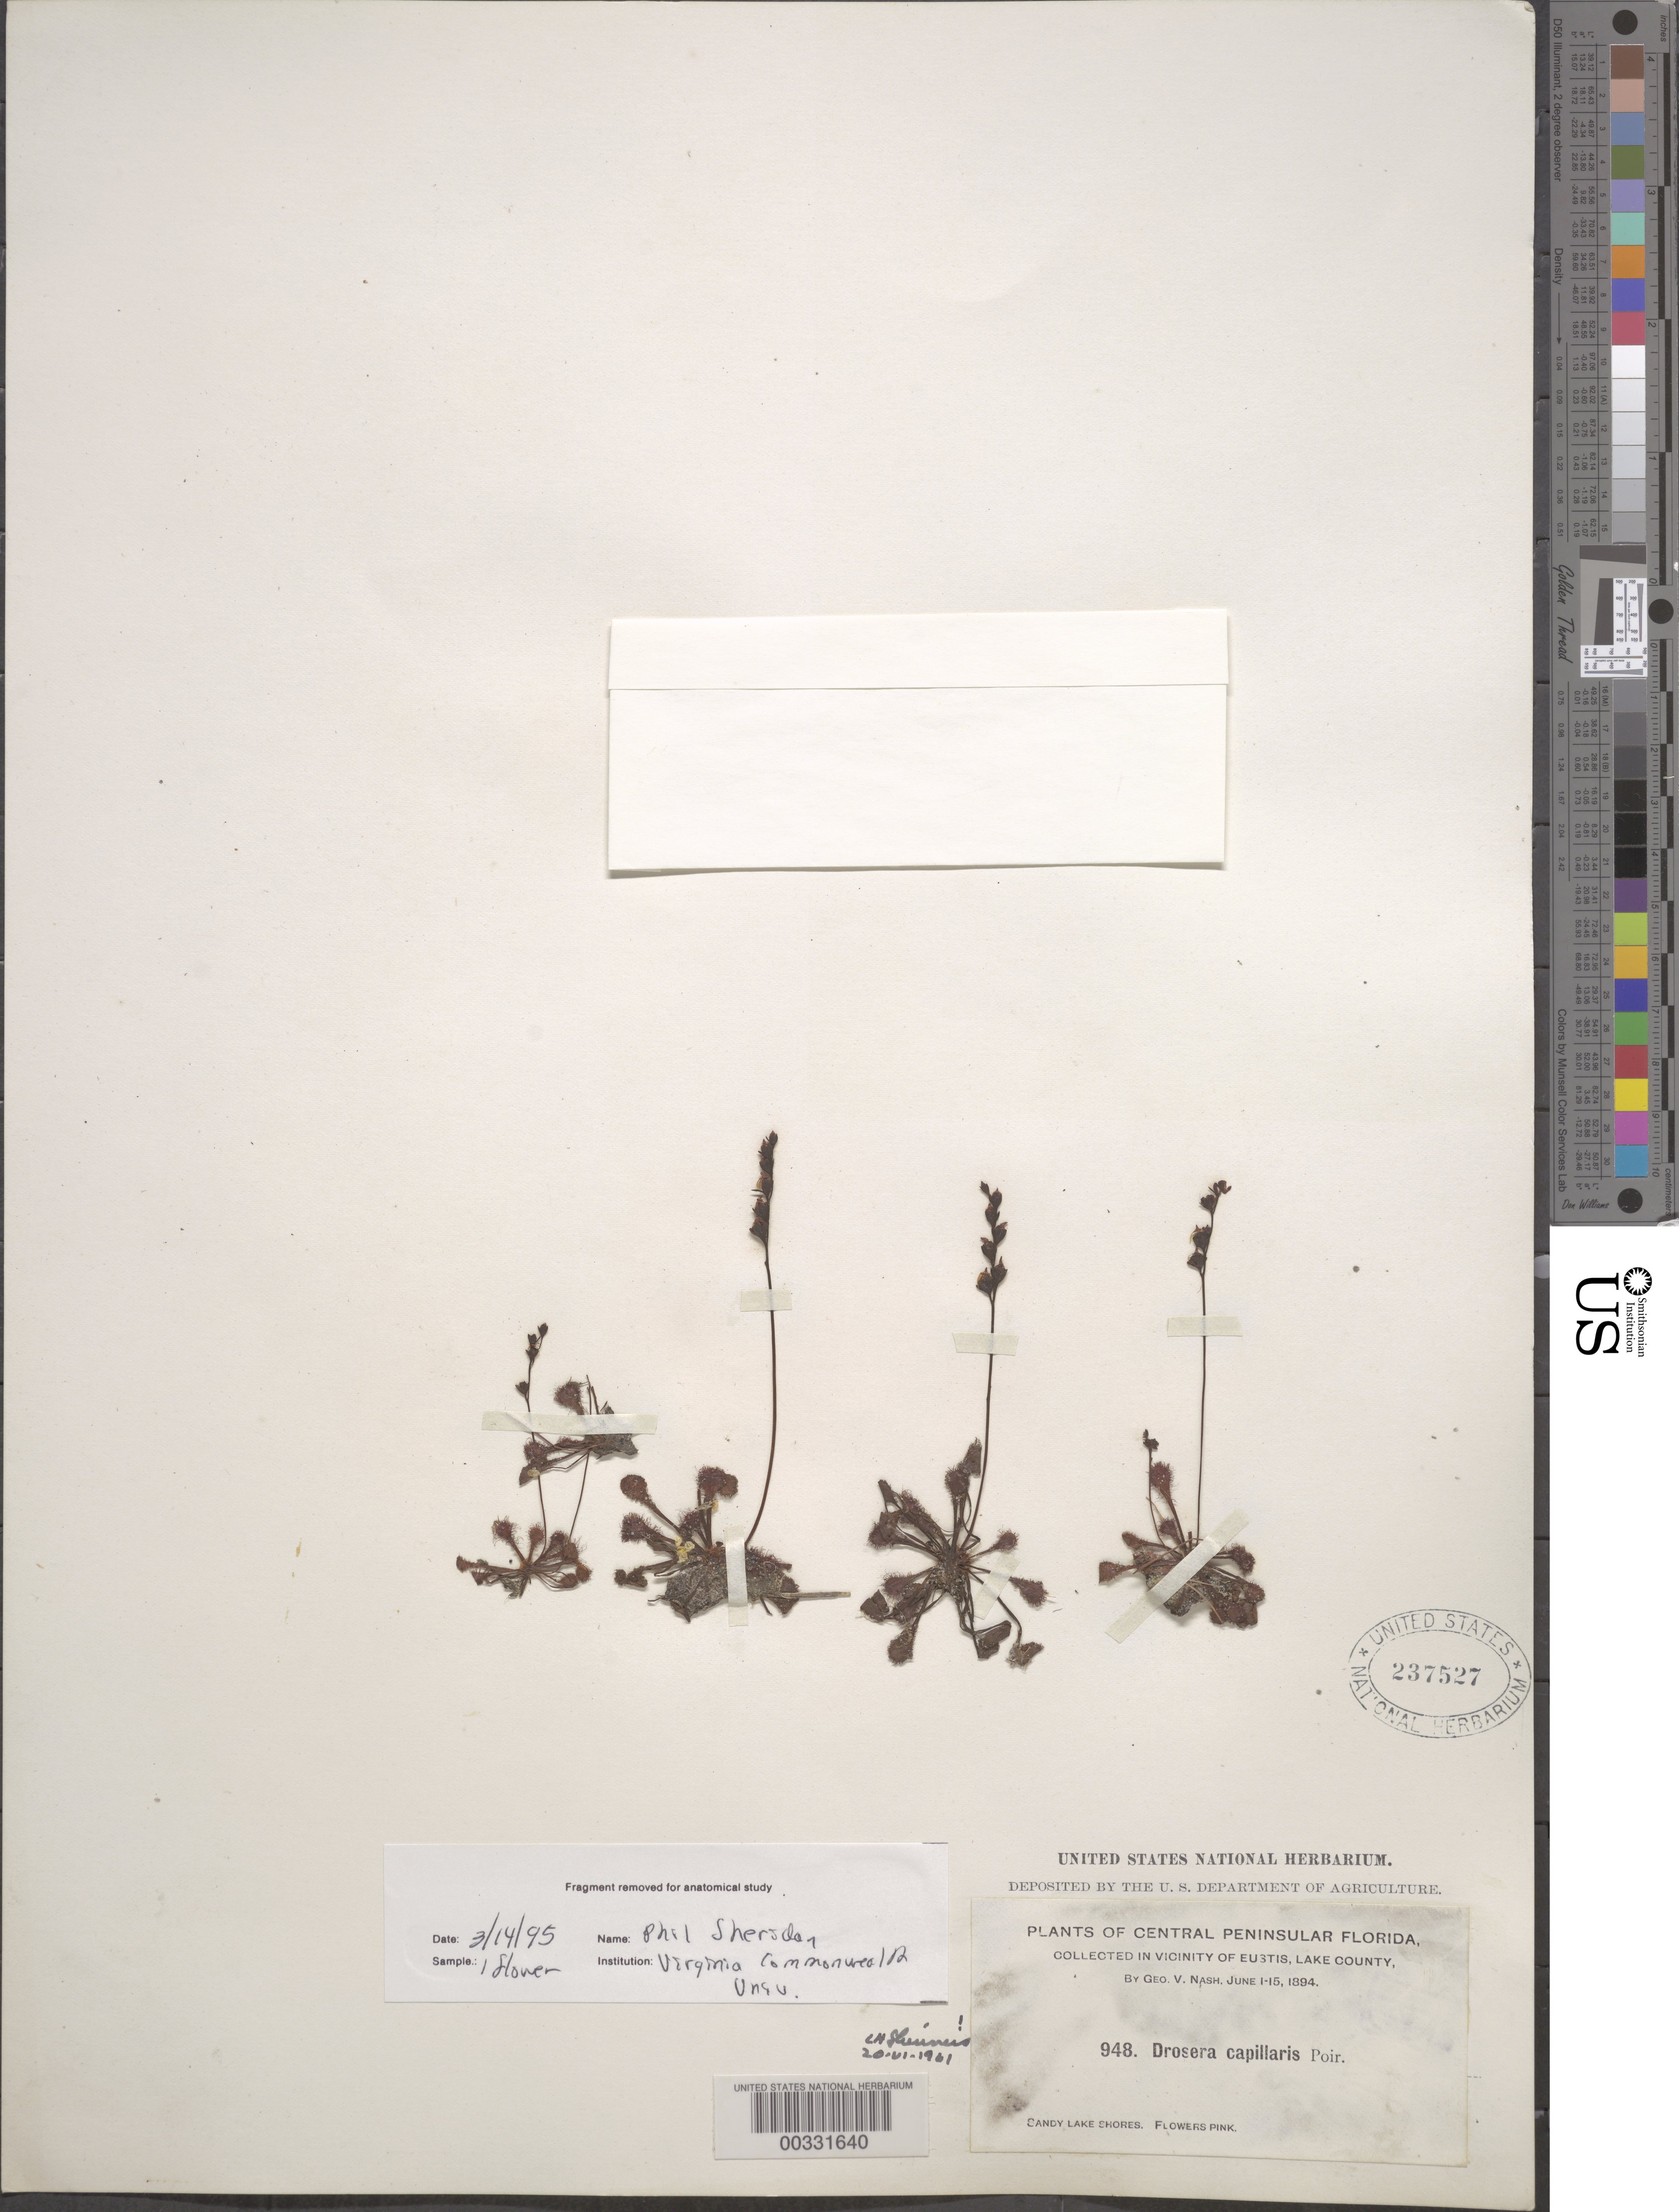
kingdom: Plantae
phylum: Tracheophyta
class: Magnoliopsida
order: Caryophyllales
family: Droseraceae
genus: Drosera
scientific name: Drosera capillaris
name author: Poir.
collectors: G. V. Nash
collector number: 948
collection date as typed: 01 Jun 1894 to 15 Jun 1894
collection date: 1894-06-01/1894-06-15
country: United States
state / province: Florida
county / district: Lake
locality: Eustis, near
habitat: Sandy lake shores.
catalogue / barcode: US 237527